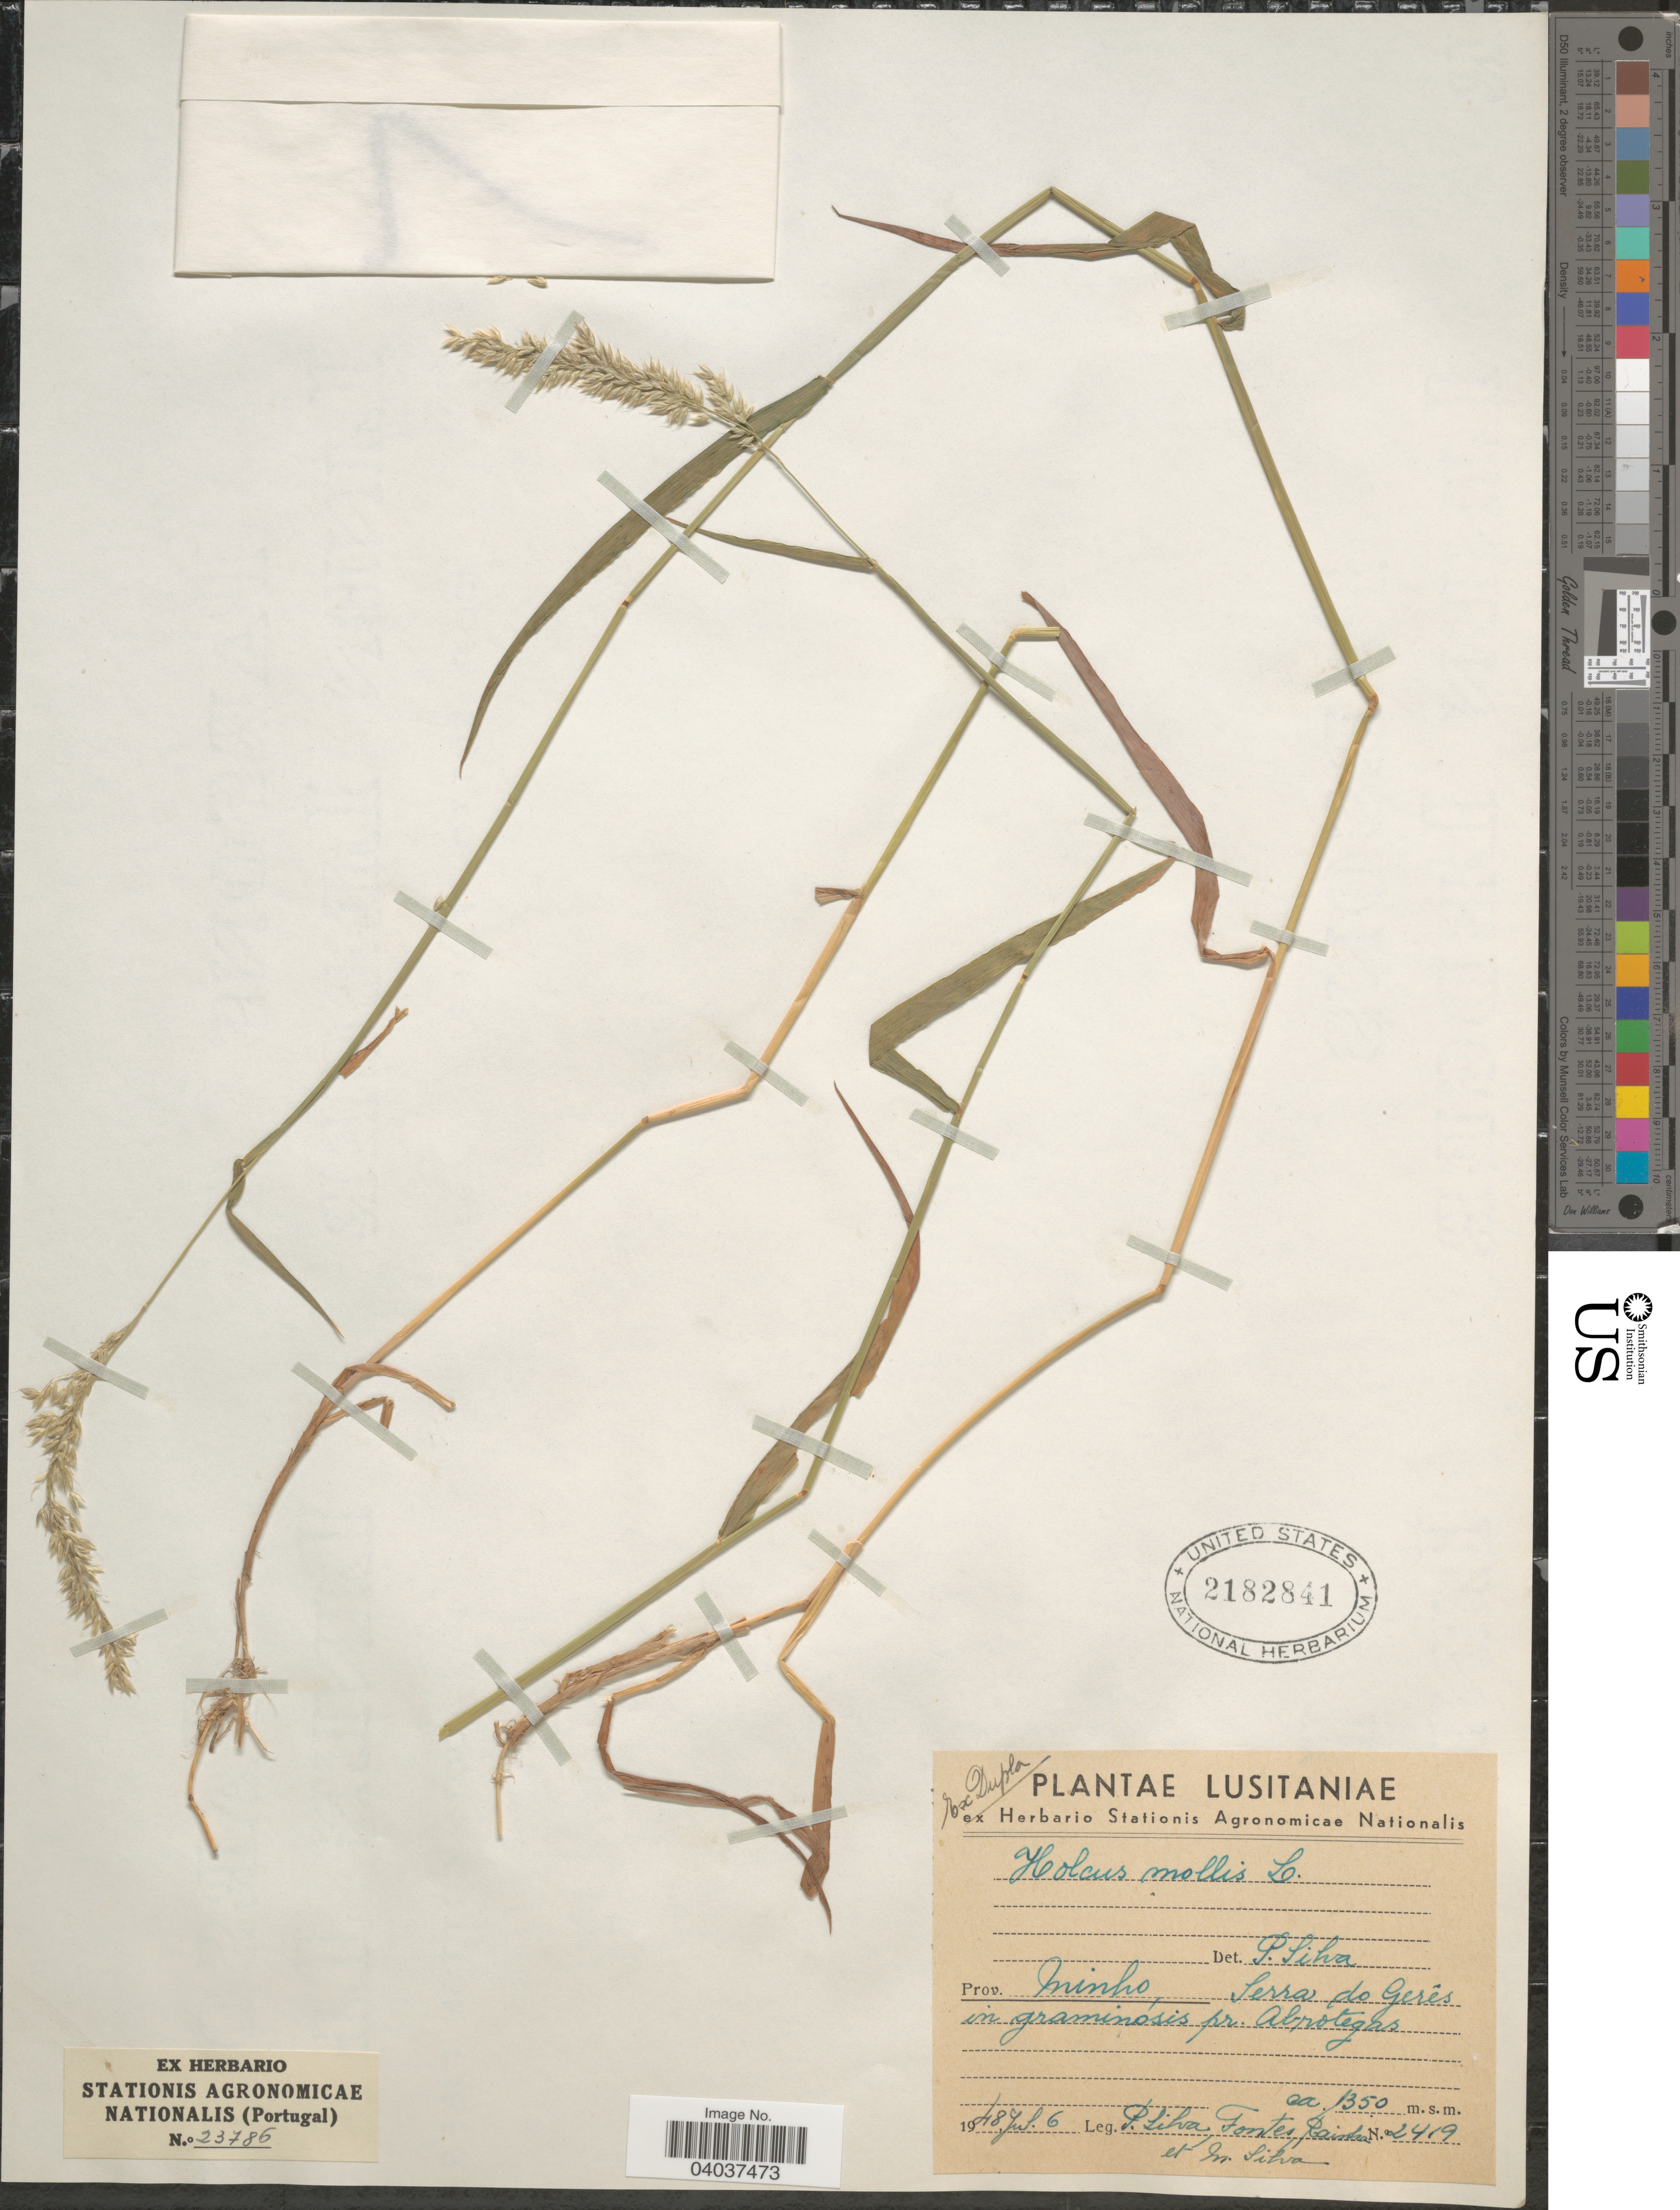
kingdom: Plantae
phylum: Tracheophyta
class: Liliopsida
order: Poales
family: Poaceae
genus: Holcus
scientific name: Holcus mollis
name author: L.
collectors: P. Silva, Fontes, Rainha & M. Silva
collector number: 2419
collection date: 1948-07-06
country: Portugal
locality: Lusitaniae. Prov. Minho, Serra do Gerês in graminosis pr. Abrotegas.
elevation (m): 1350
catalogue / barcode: US 2182841